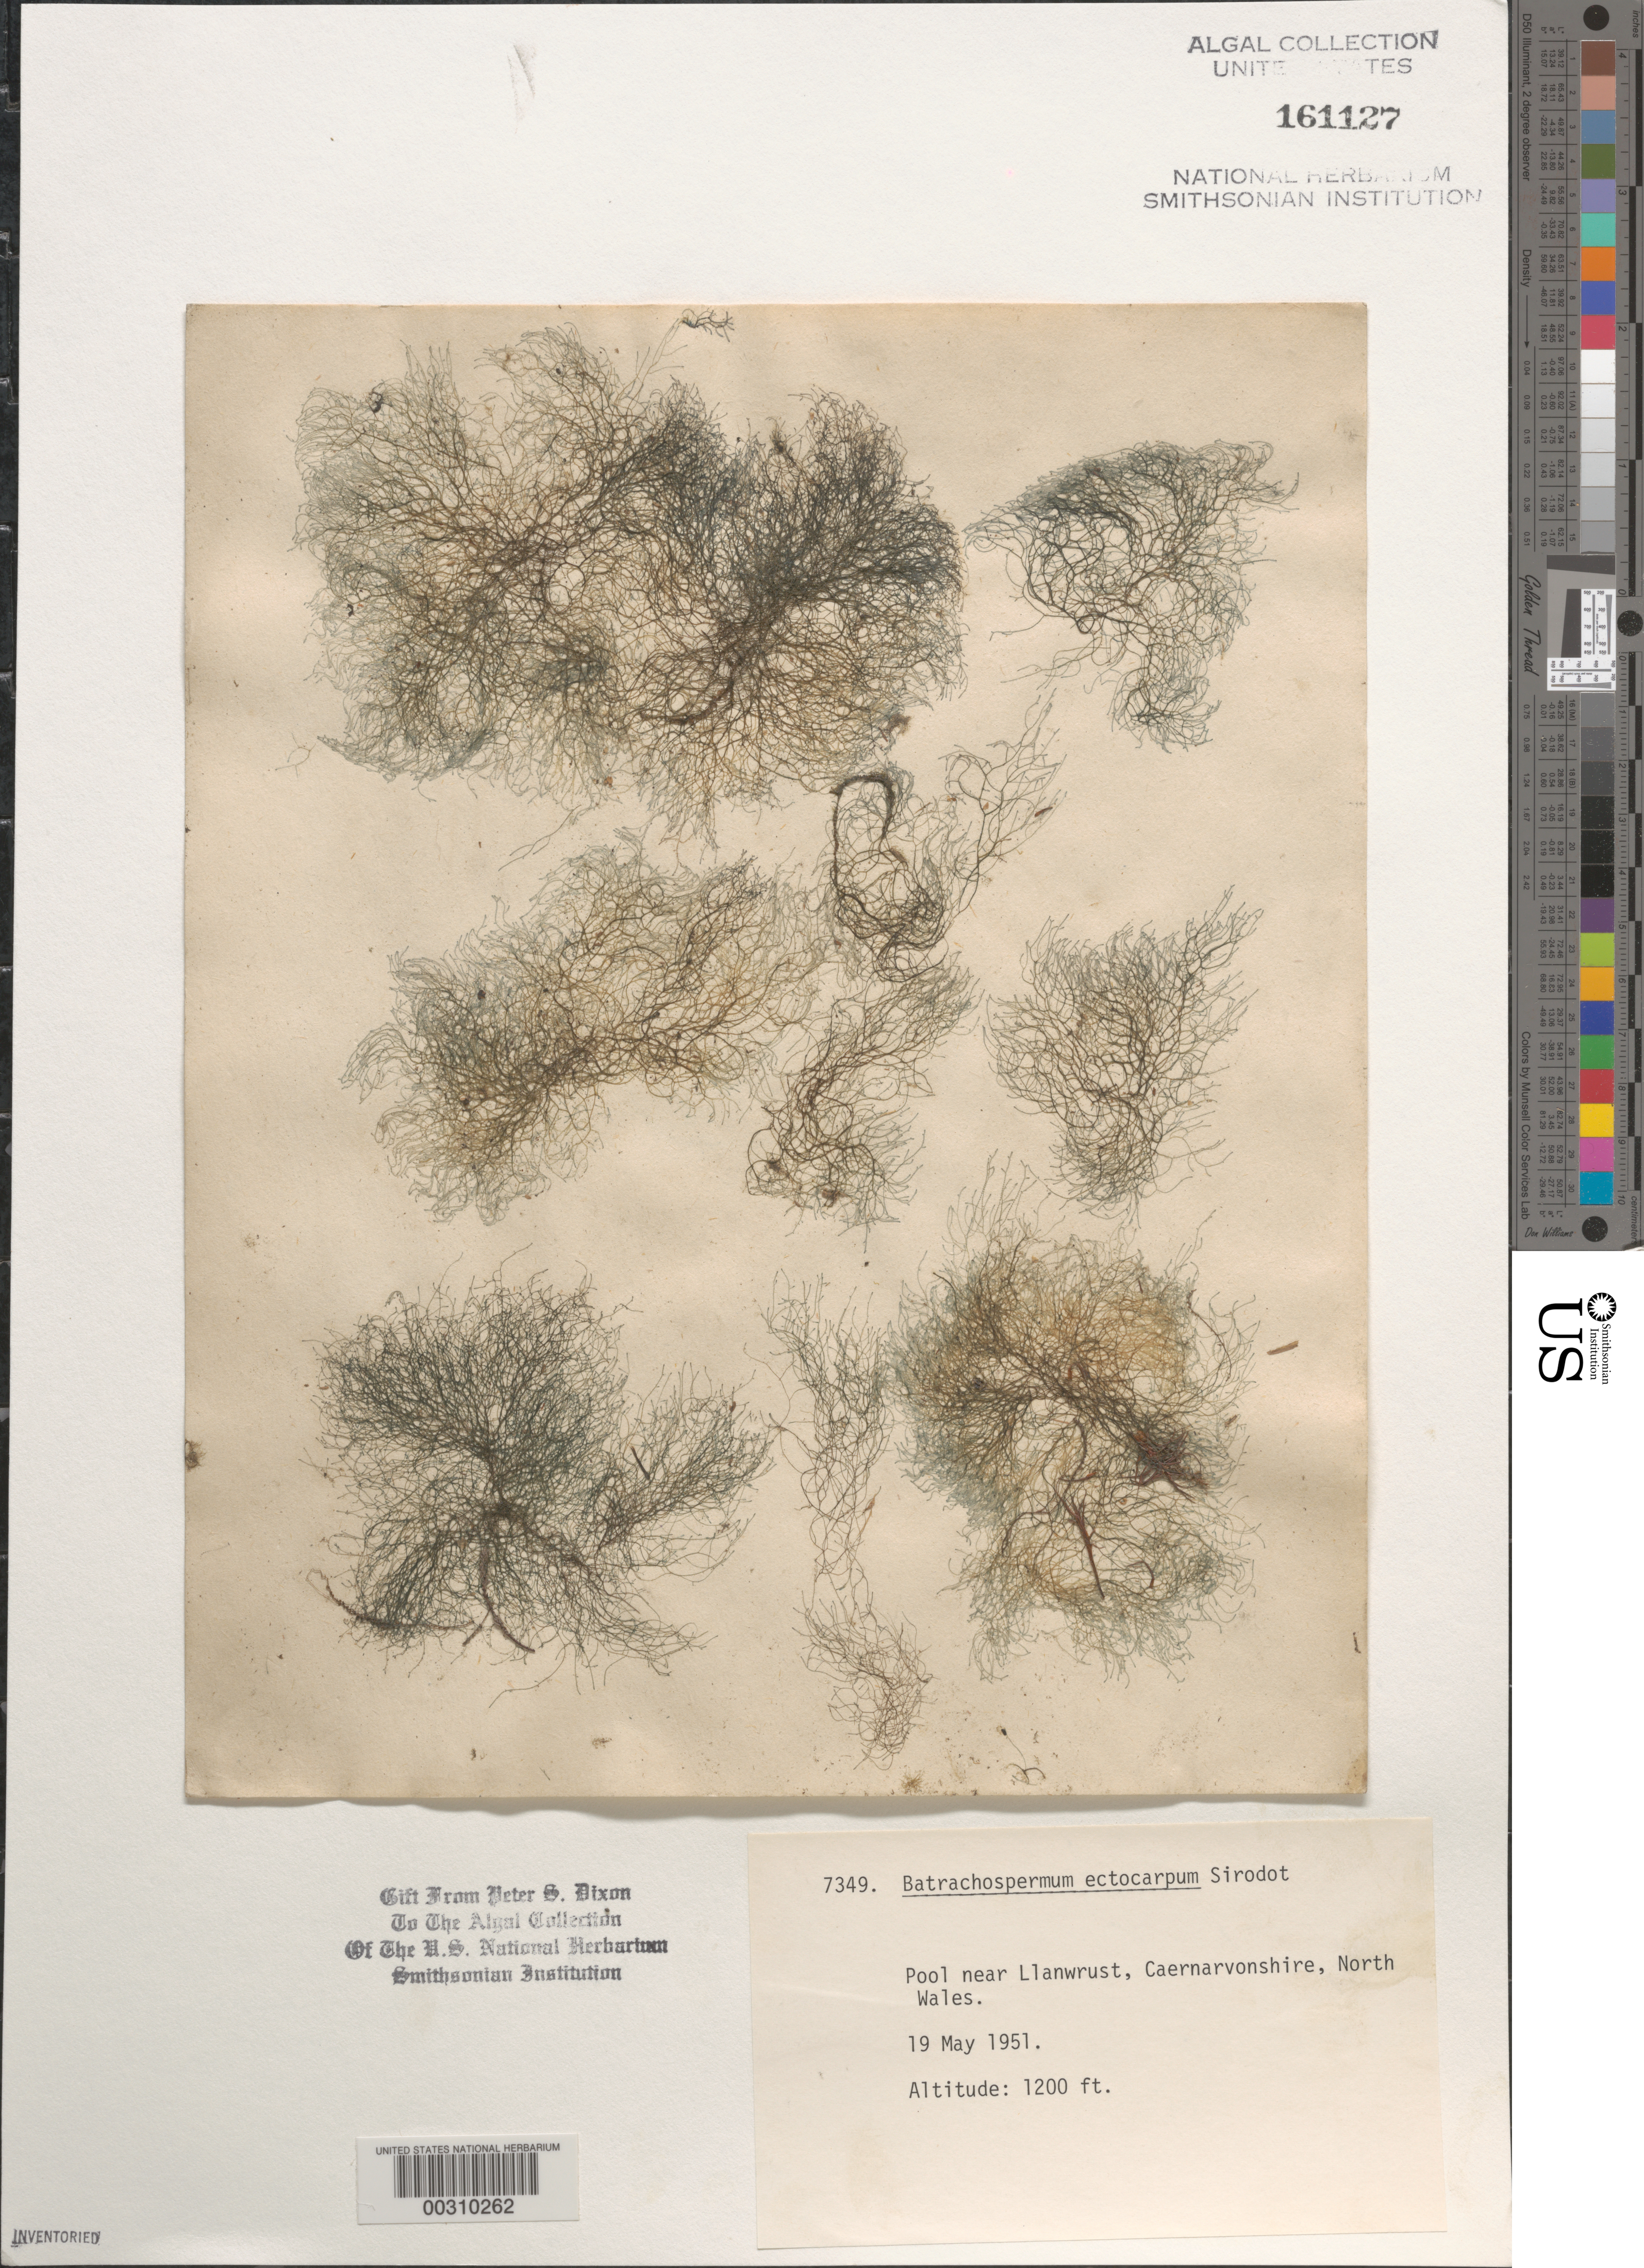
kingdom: Plantae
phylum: Rhodophyta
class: Florideophyceae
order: Batrachospermales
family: Batrachospermaceae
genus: Sheathia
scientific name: Sheathia boryana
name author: (Sirodot) Salomaki & M.L. Vis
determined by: Algae name updating Project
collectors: P. S. Dixon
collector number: PSD 7349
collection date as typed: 19 May 1951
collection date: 1951-05-19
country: United Kingdom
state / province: Wales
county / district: Gwynedd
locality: Near Llanwrust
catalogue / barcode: US 161127